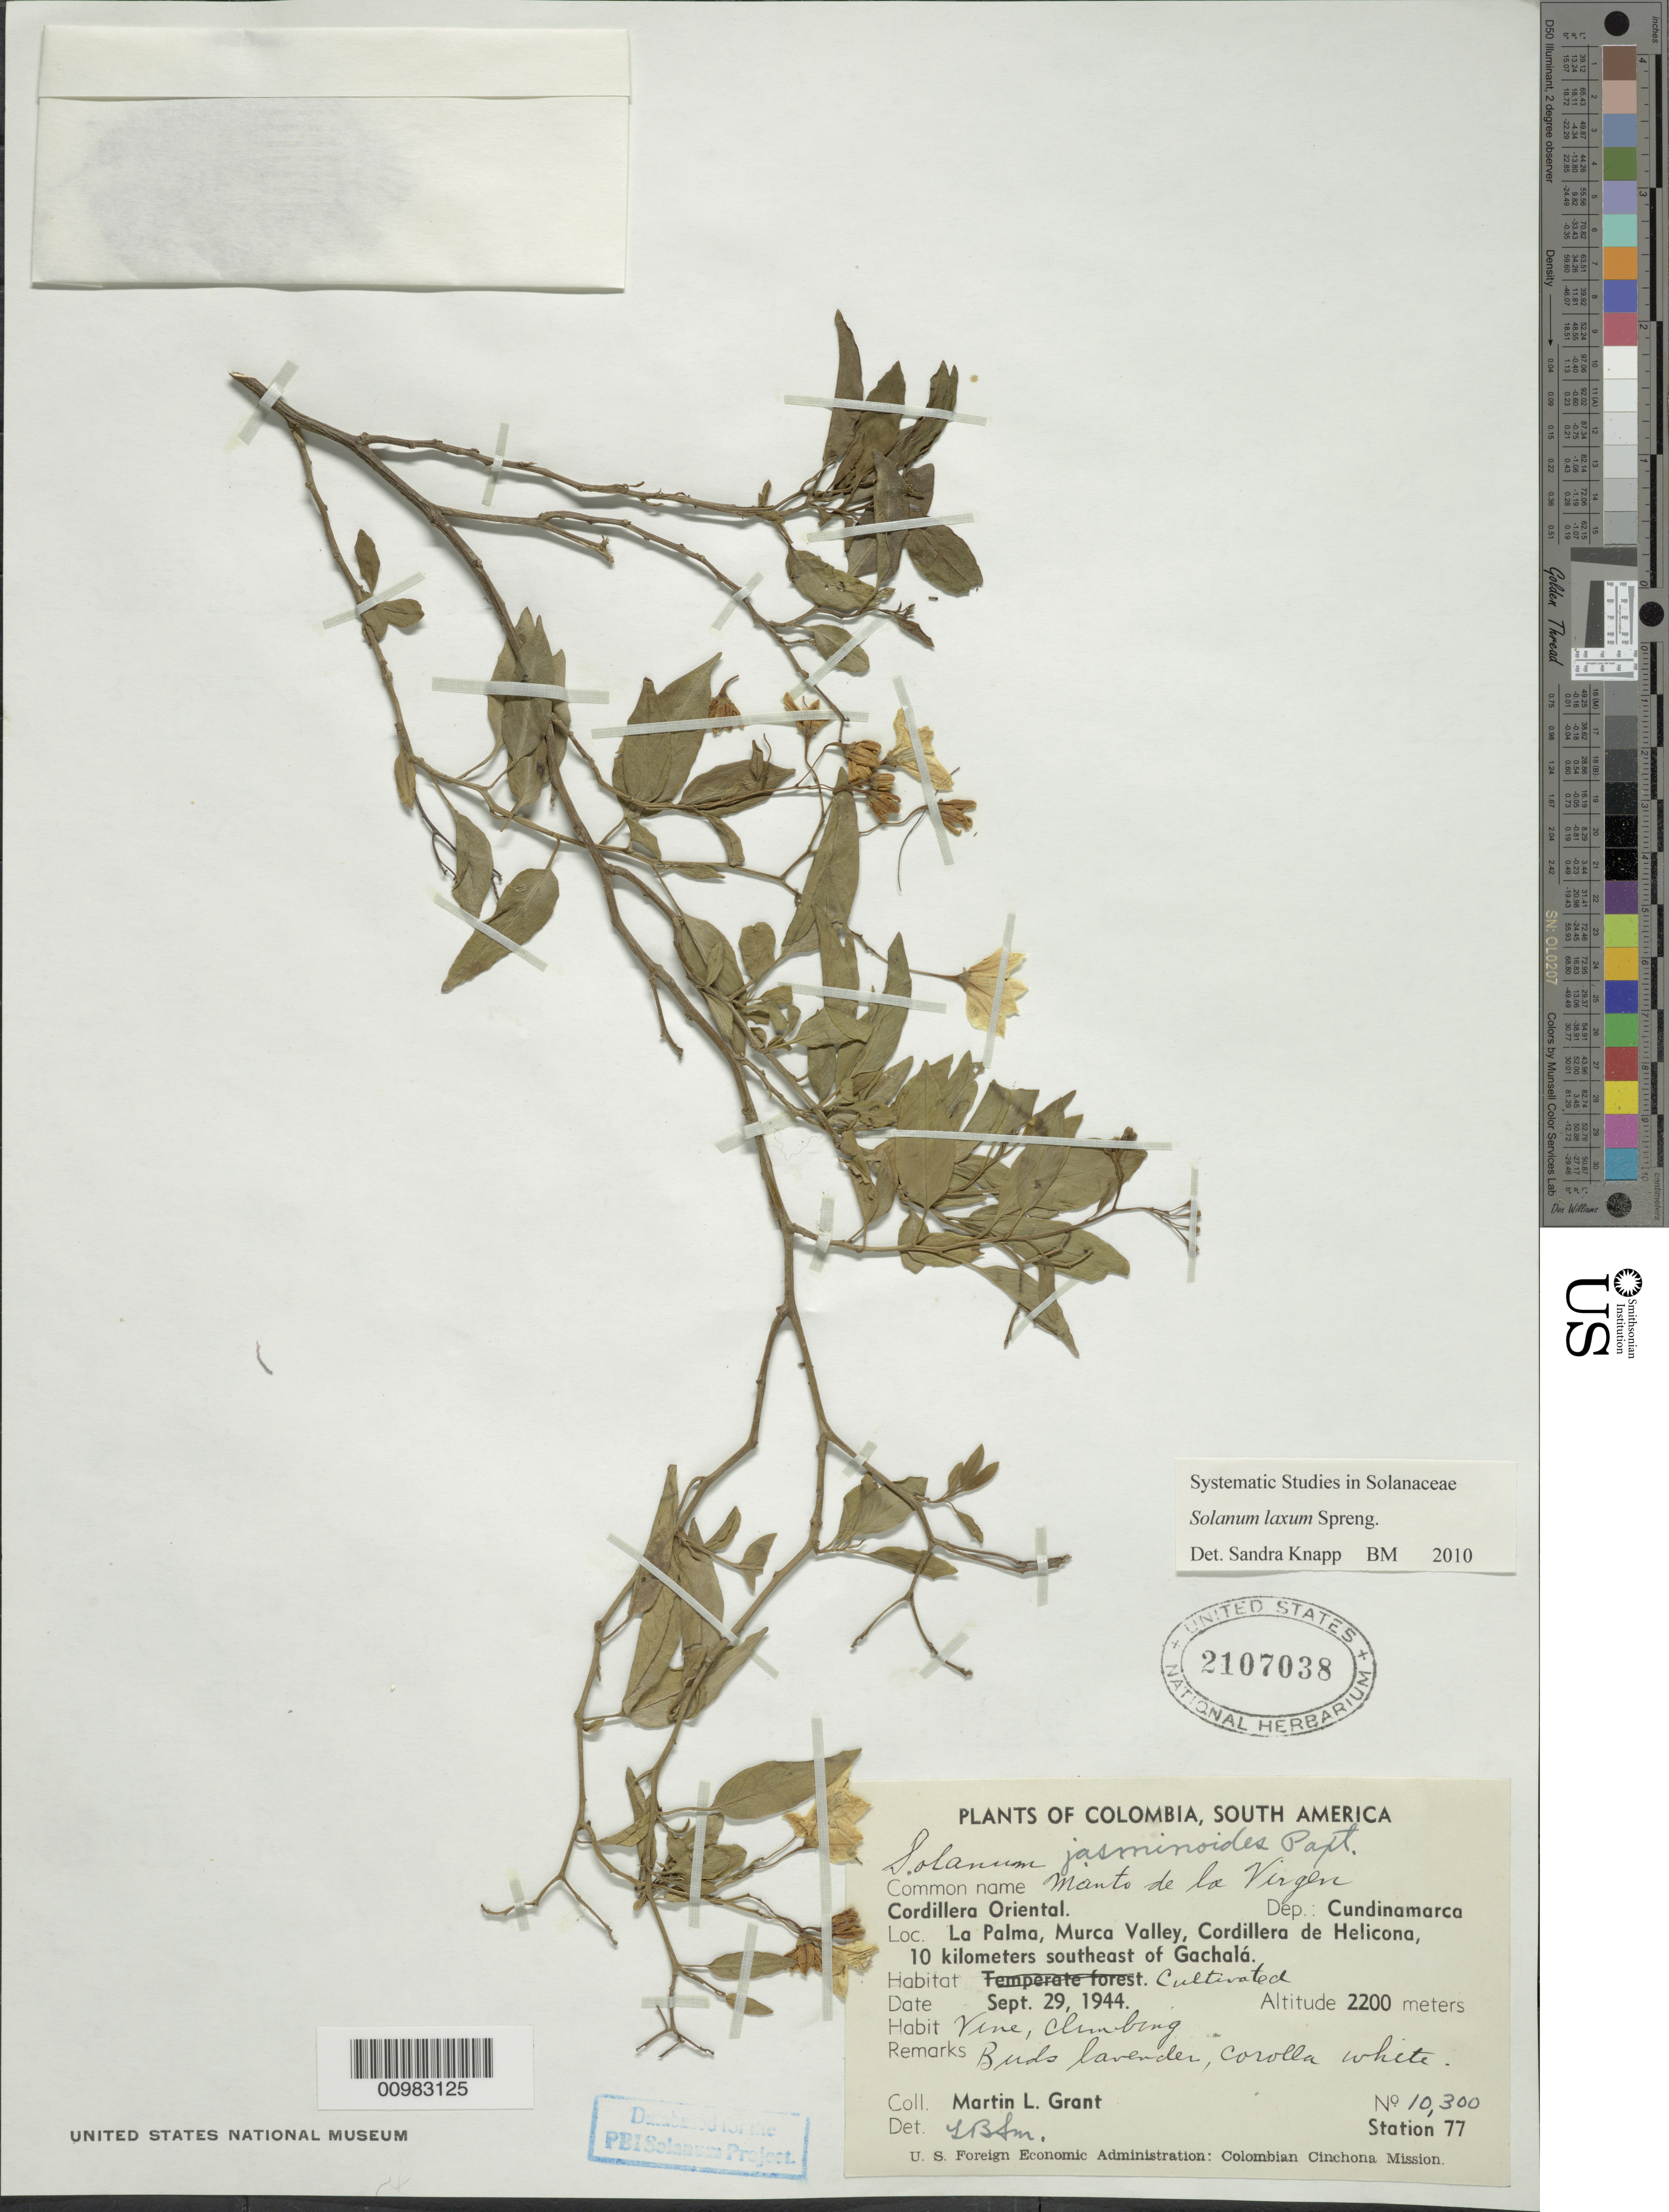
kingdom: Plantae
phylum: Tracheophyta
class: Magnoliopsida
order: Solanales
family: Solanaceae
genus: Solanum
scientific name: Solanum laxum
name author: Spreng.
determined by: Knapp, S. D.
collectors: M. L. Grant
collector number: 10300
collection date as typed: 29 Sep 1944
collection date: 1944-09-29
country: Colombia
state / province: Cundinamarca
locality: Murca valley, Cordillera de Heliconia, 10 kilometers south east of Gachalá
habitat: cultivated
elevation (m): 2200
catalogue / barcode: US 2107038